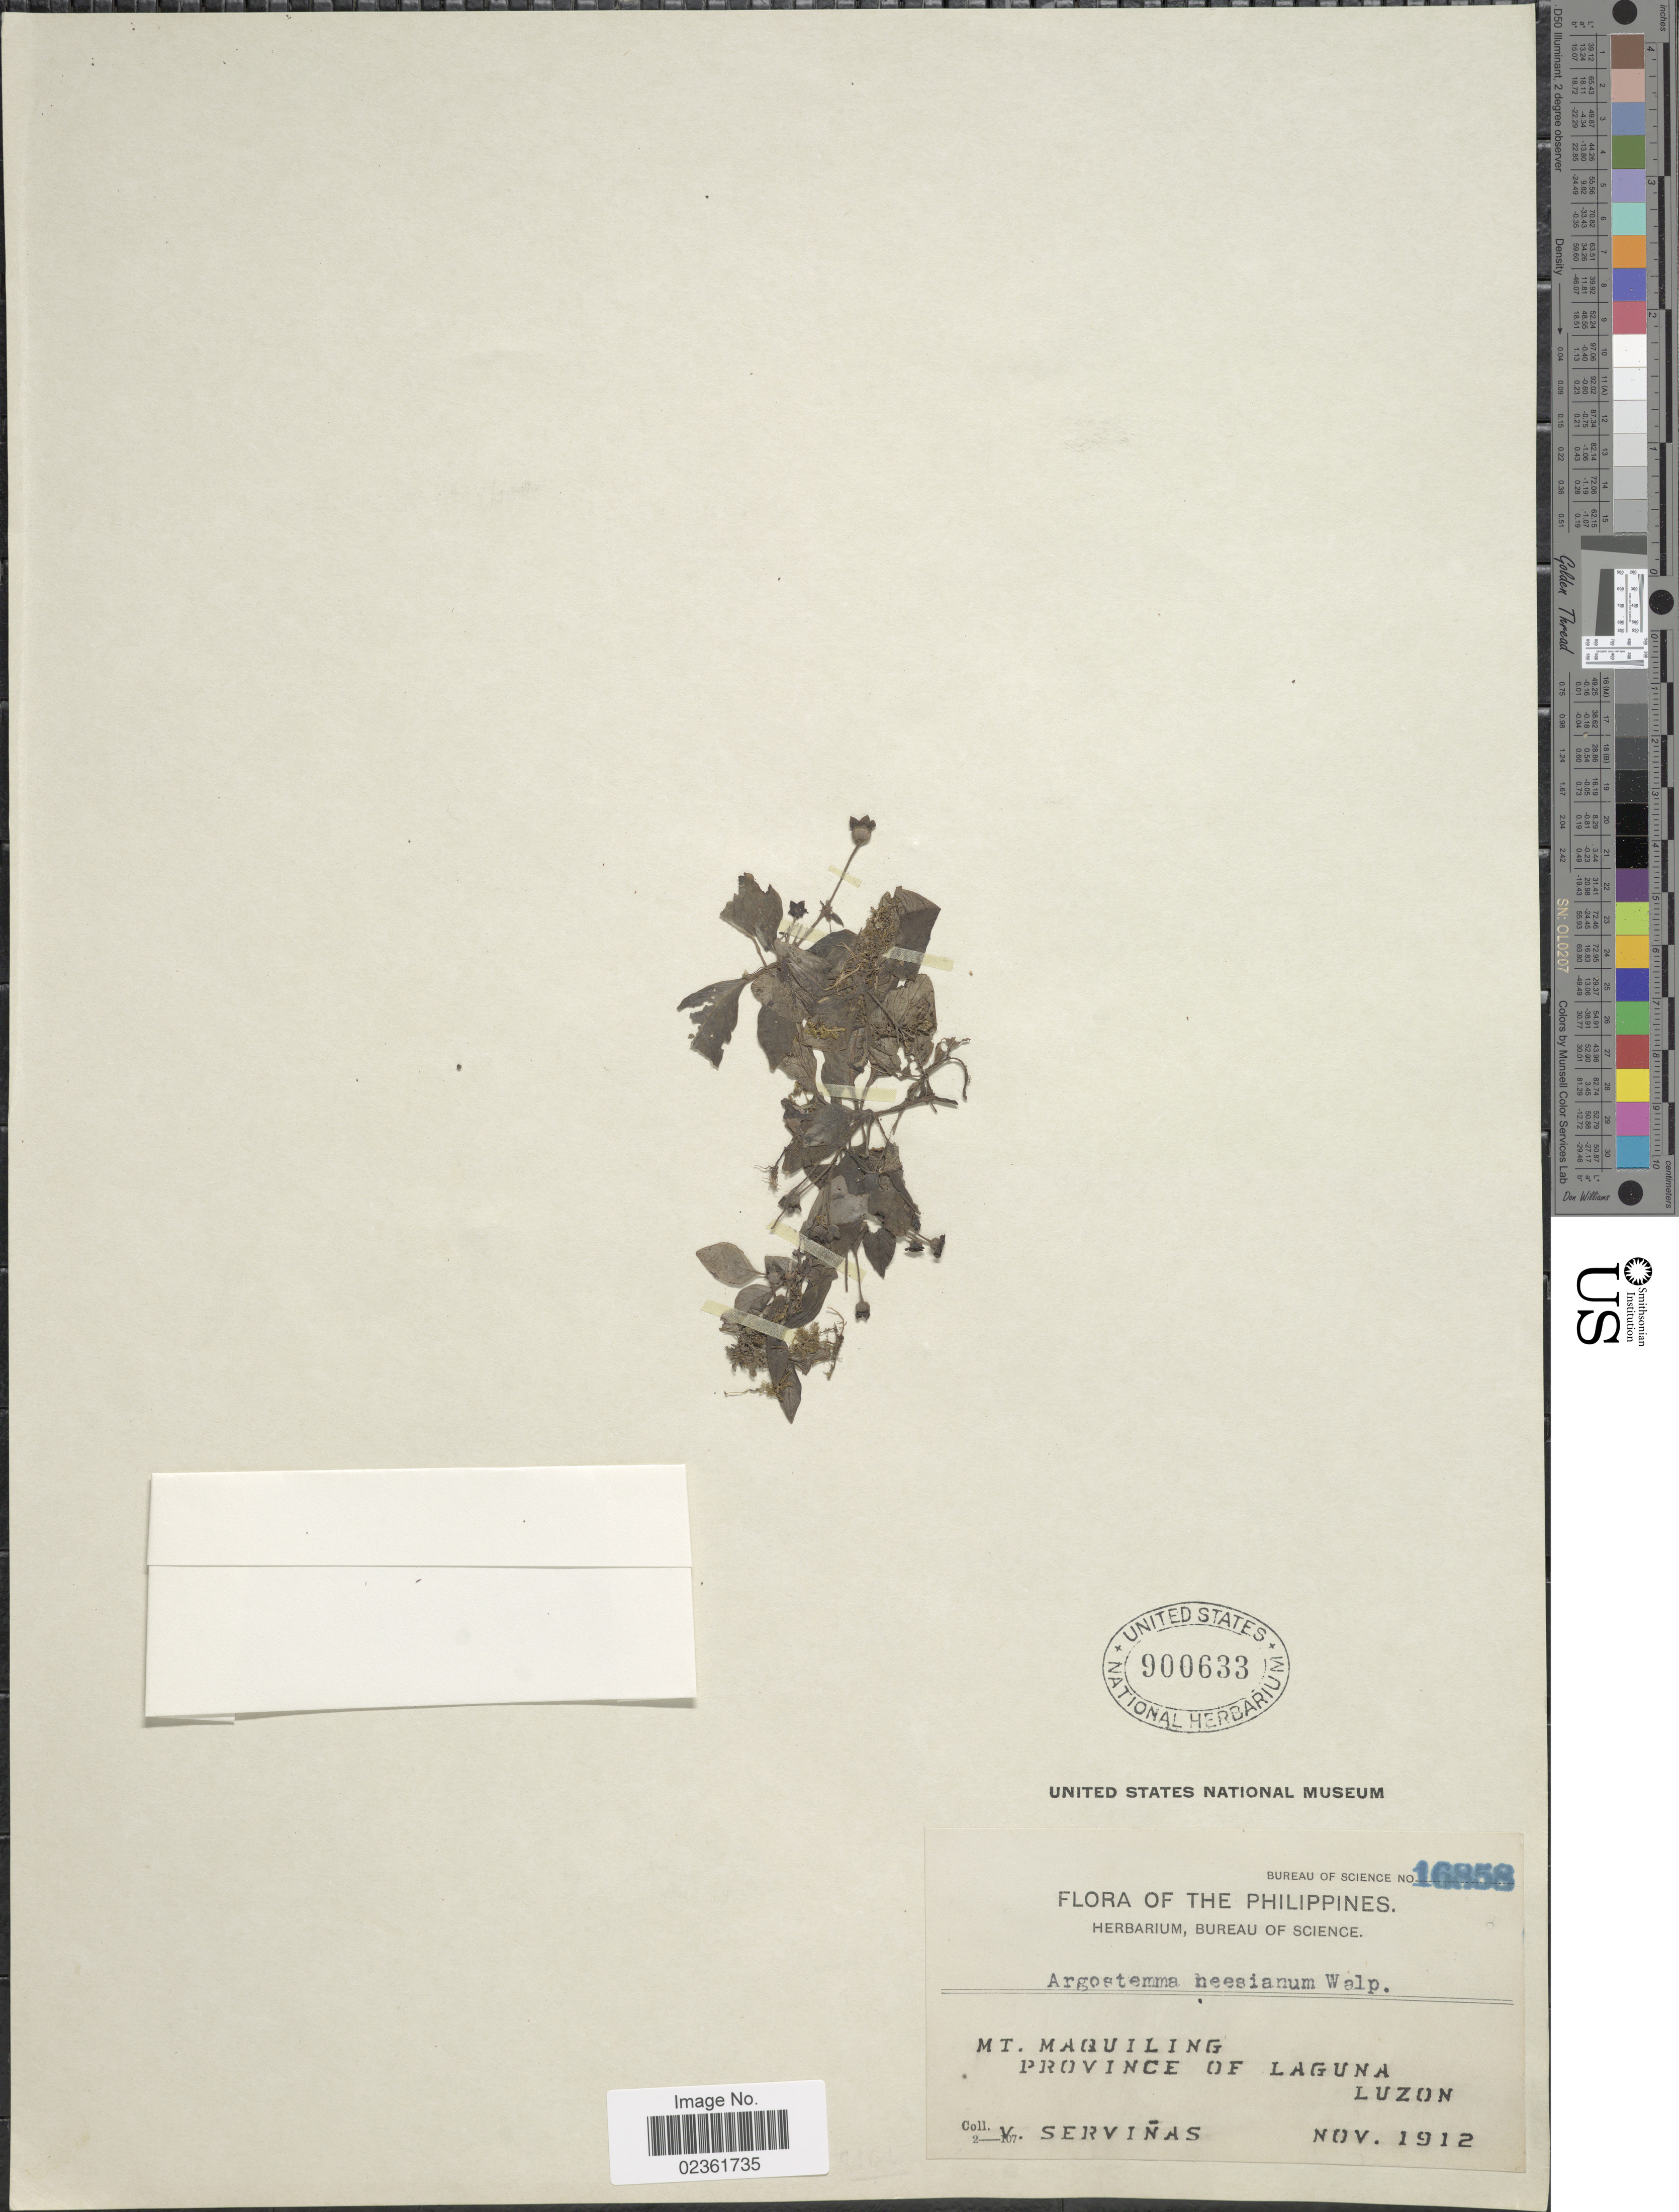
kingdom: Plantae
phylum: Tracheophyta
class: Magnoliopsida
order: Gentianales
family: Rubiaceae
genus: Argostemma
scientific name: Argostemma neesianum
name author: Walp.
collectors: V. Servinas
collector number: Bureau of Science 16858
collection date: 1912-11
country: Philippines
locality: Mt. Maquiling, Province of Laguna, Luzon.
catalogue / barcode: US 900633